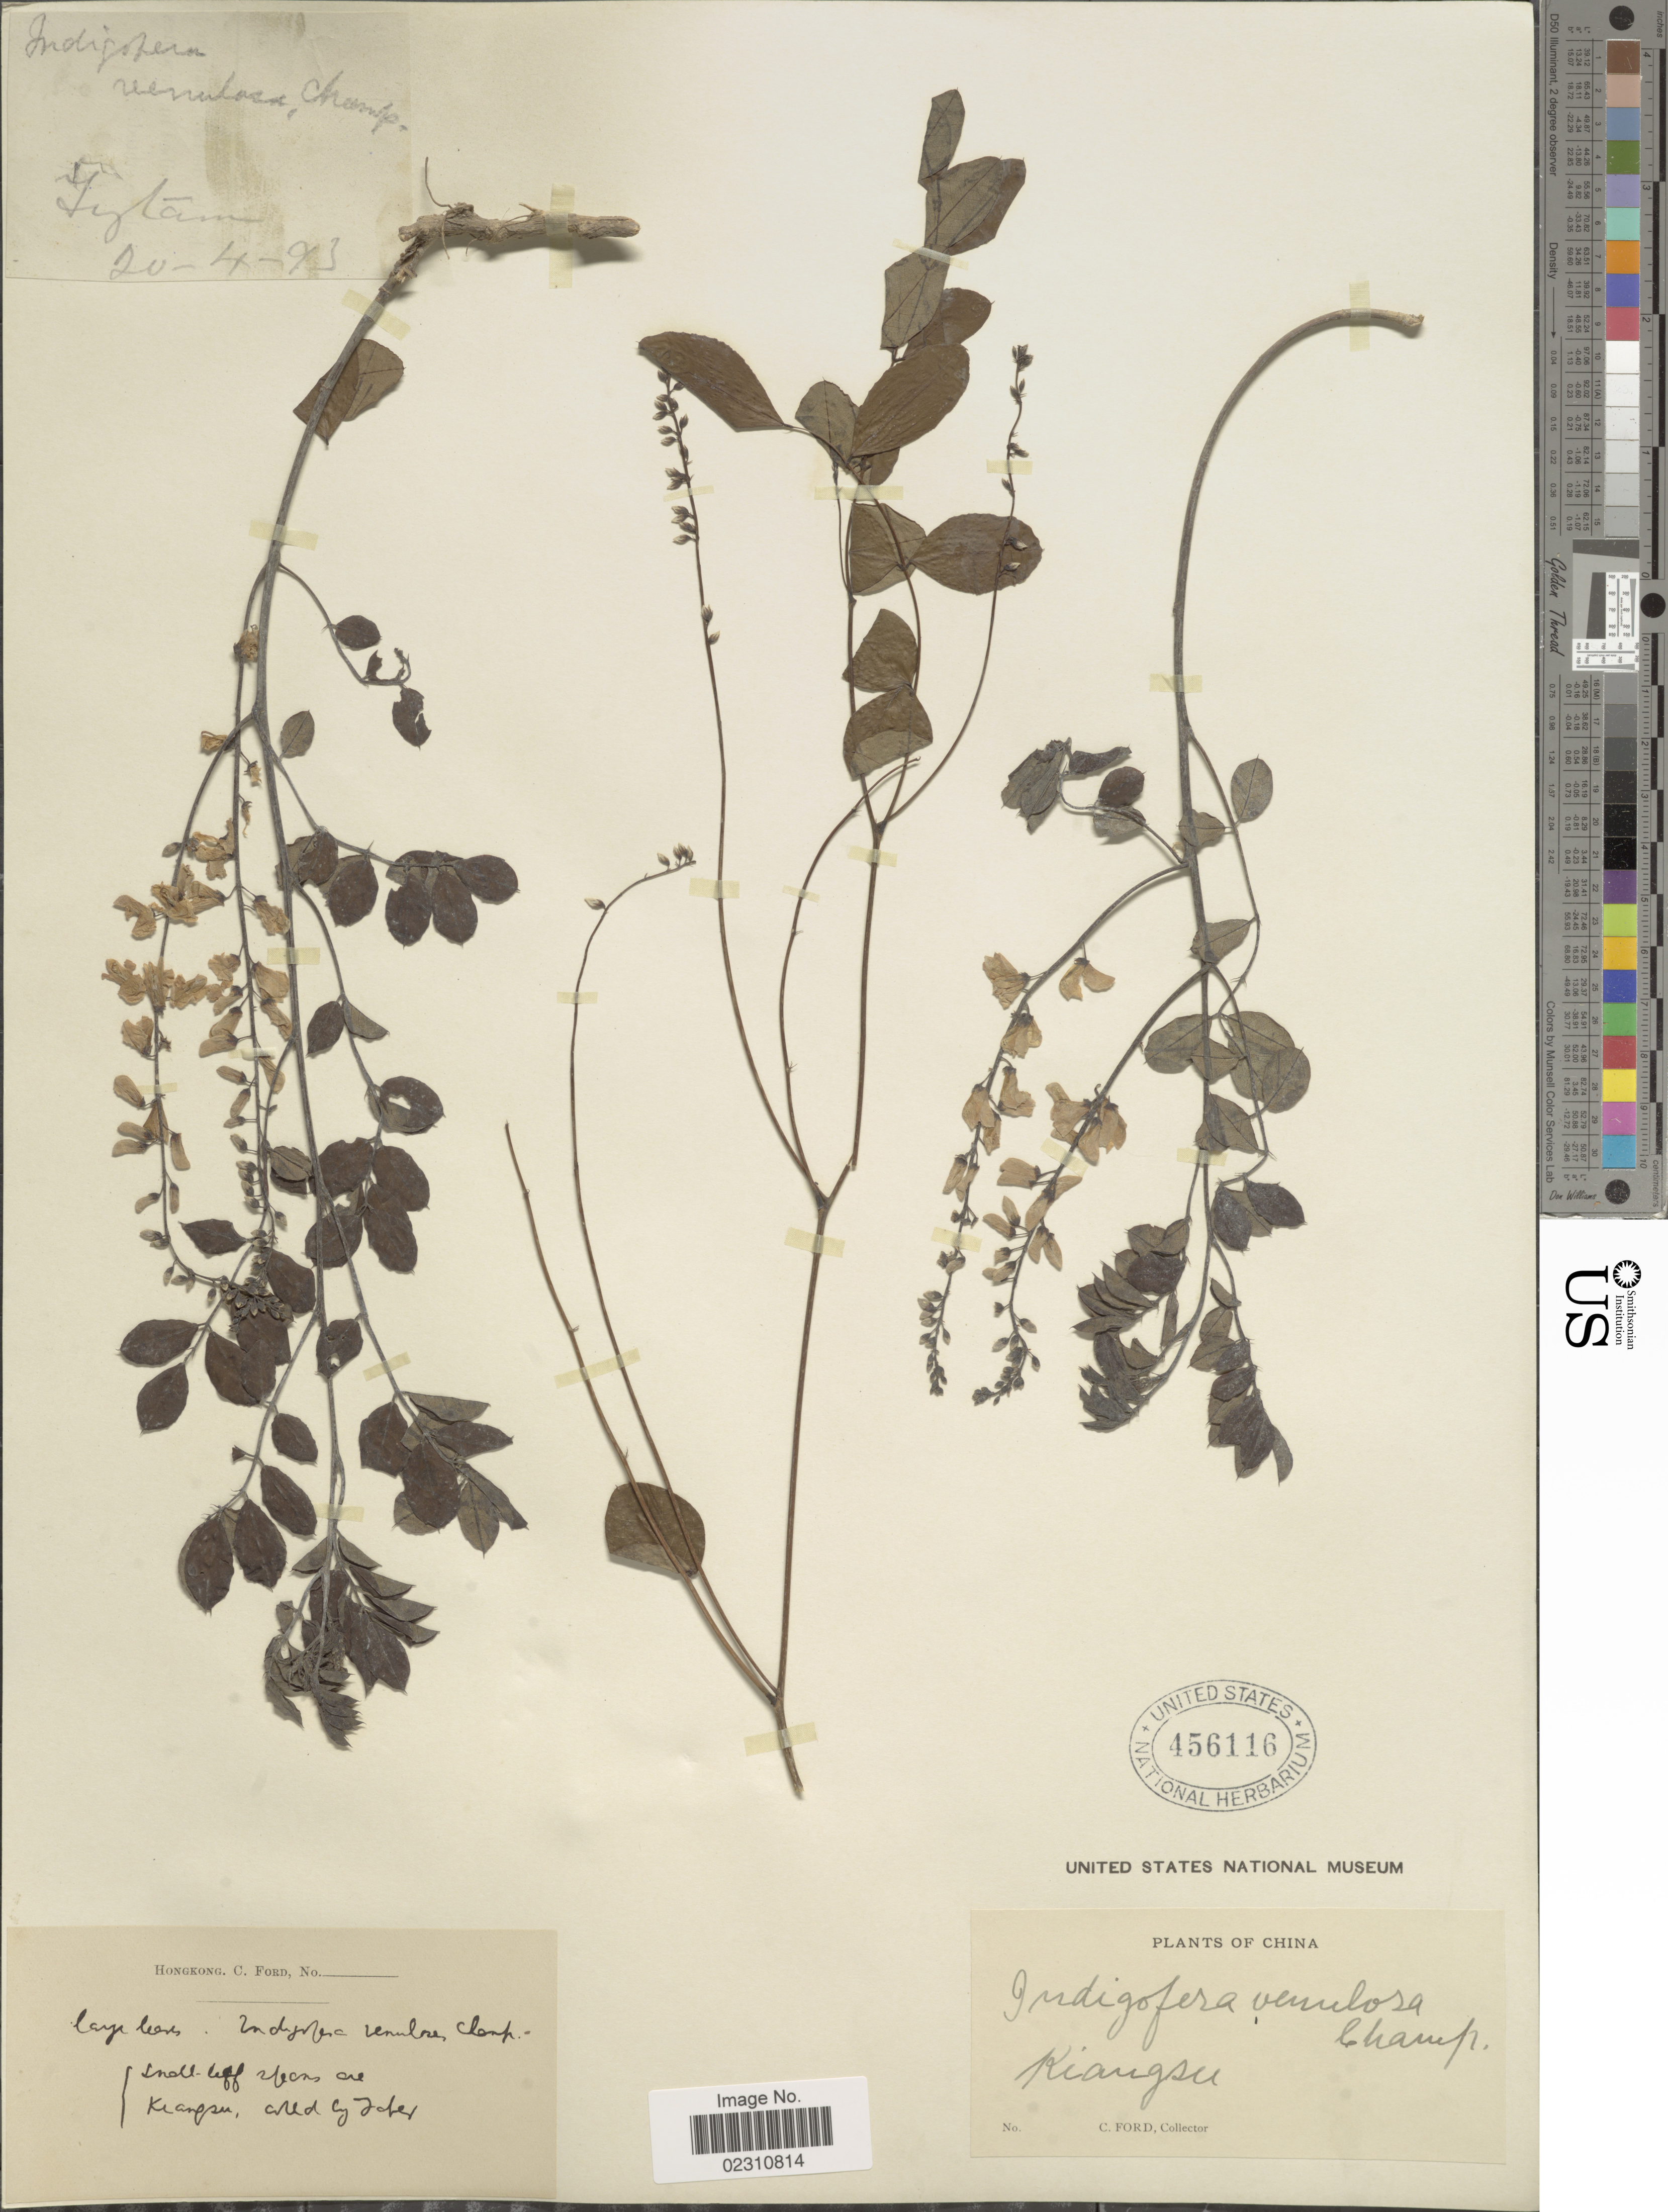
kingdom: Plantae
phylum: Tracheophyta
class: Magnoliopsida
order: Fabales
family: Fabaceae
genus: Indigofera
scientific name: Indigofera decora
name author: Lindl.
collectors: C. Ford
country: China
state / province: Jiangsu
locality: Kiangsu. China.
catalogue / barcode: US 456116